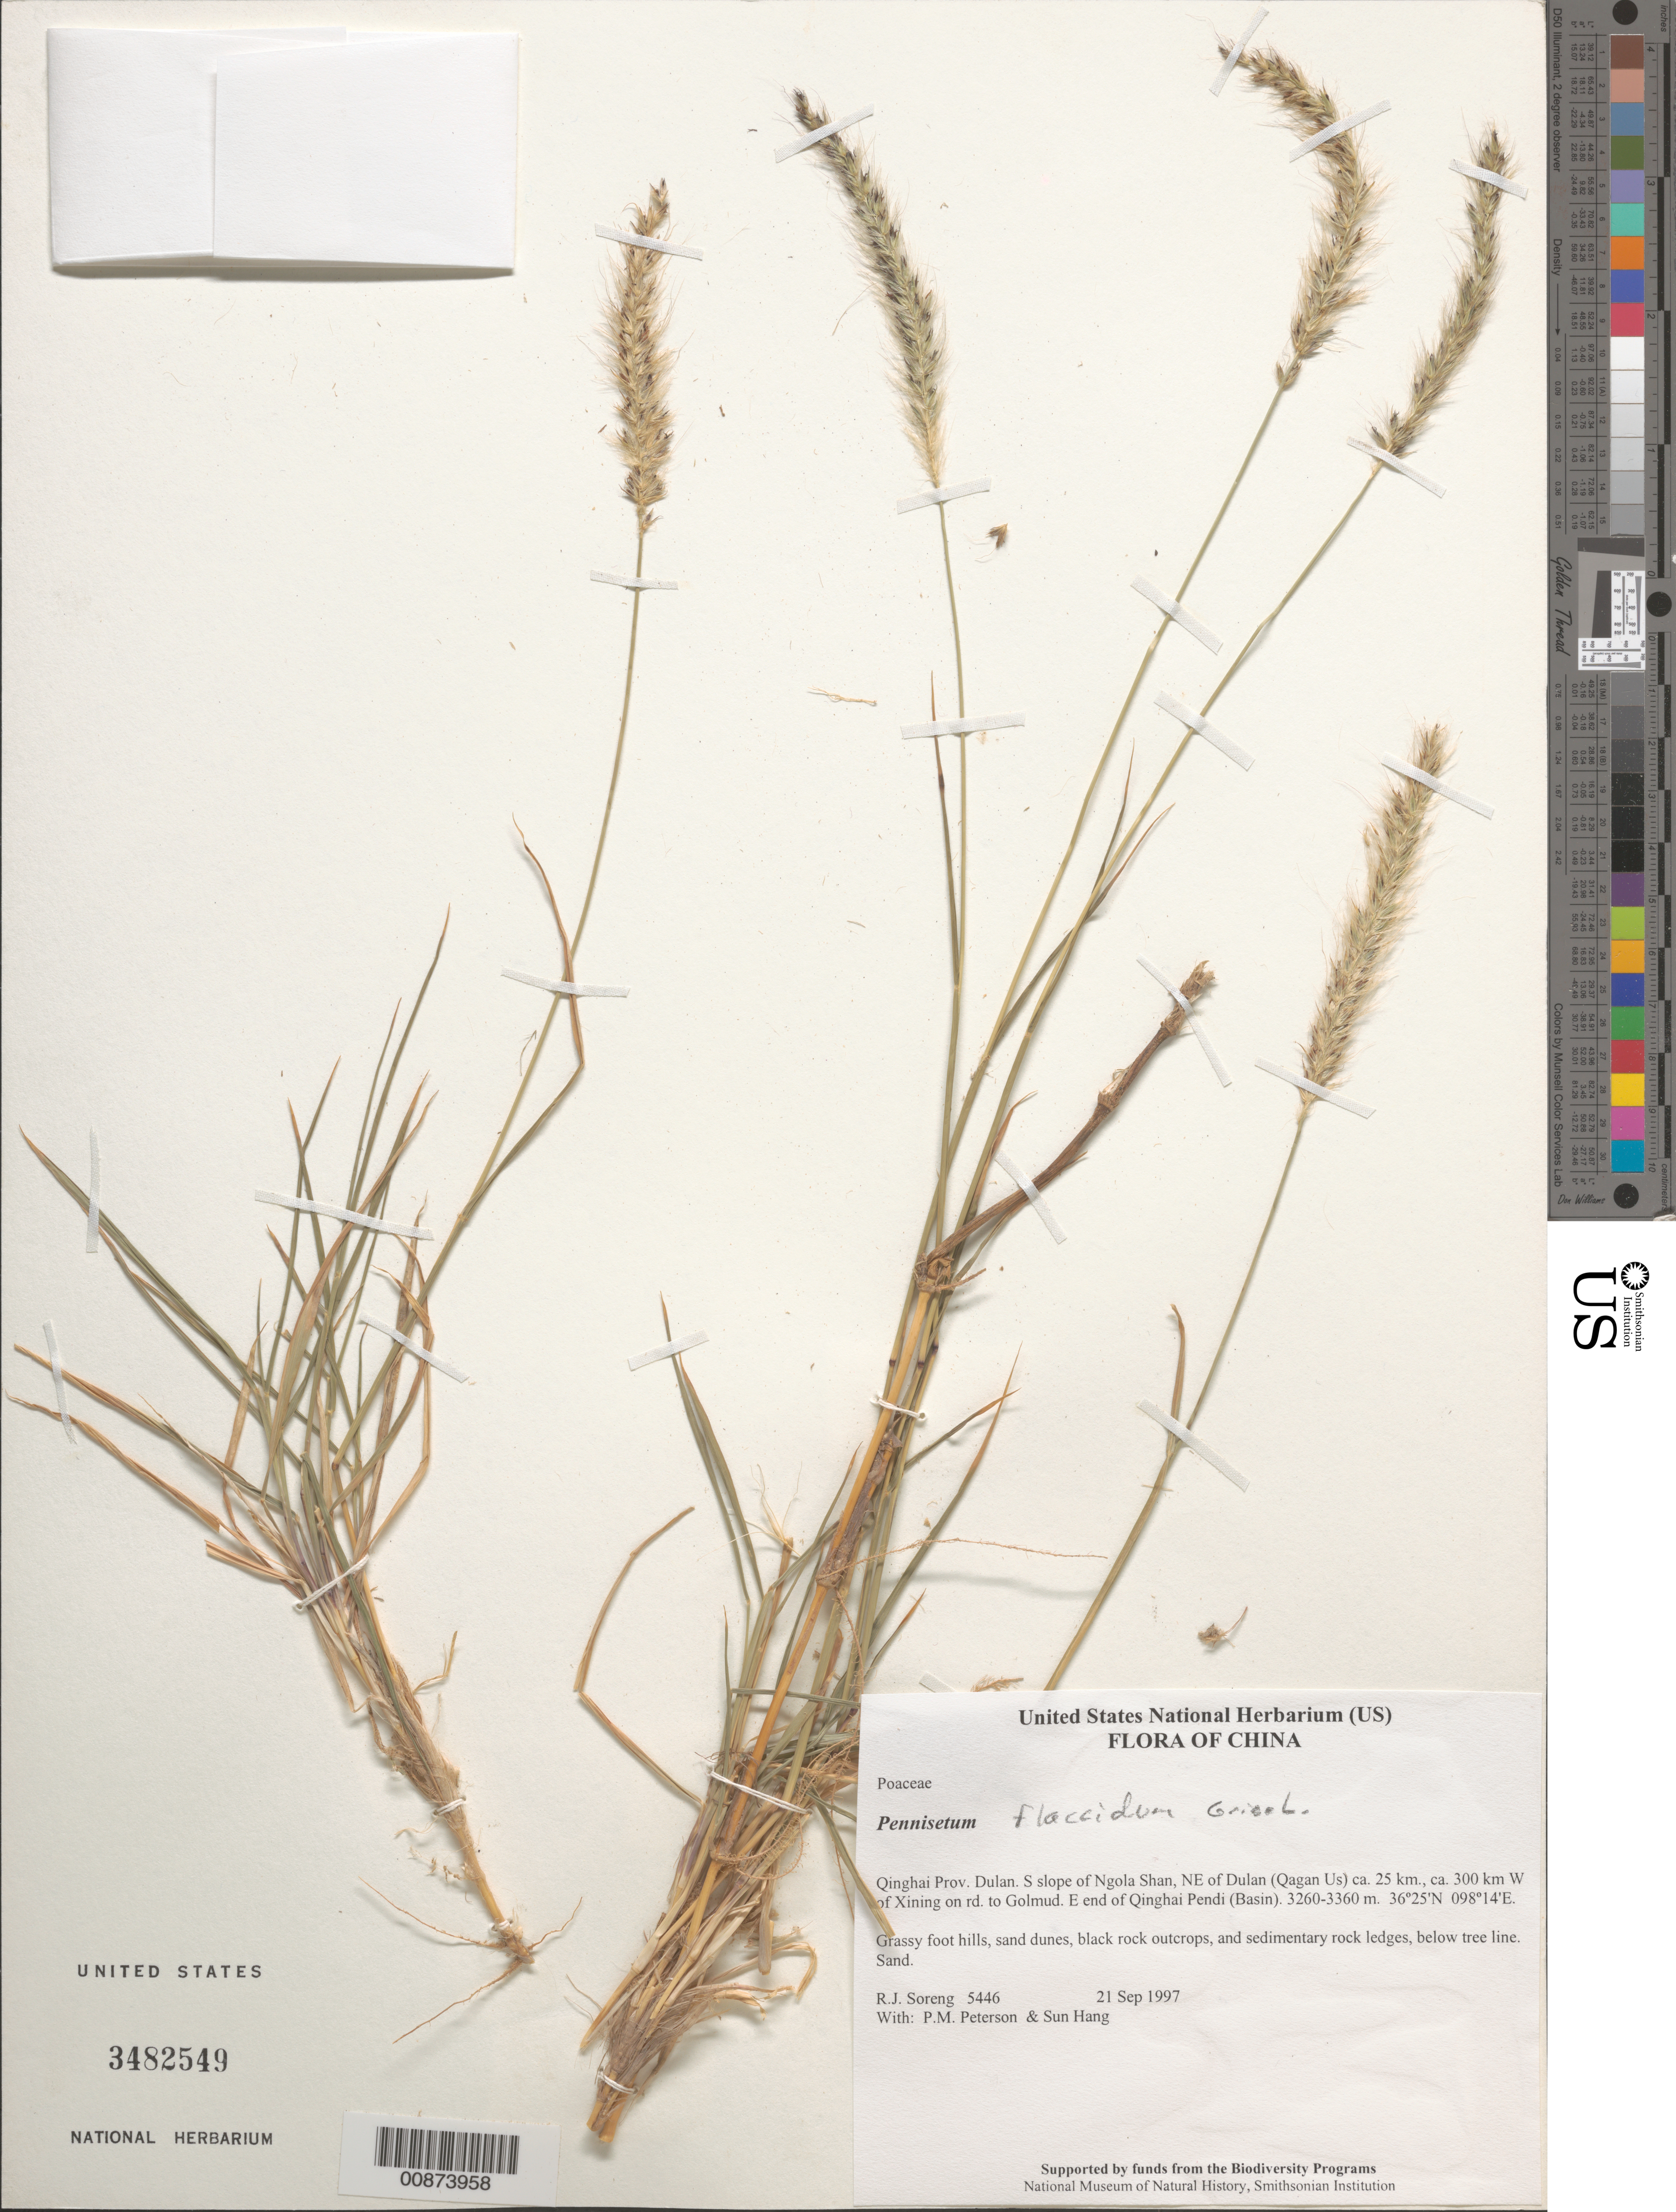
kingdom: Plantae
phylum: Tracheophyta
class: Liliopsida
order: Poales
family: Poaceae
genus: Pennisetum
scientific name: Pennisetum flaccidum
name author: Griseb.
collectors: R. J. Soreng, P. M. Peterson & Sun Hang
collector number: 5446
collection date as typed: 21 Sep 1997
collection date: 1997-09-21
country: China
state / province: Qinghai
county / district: Dulan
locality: S slope of Ngola Shan, NE of Dulan (Qagan Us) ca. 25 km., ca. 300 km W of Xining on rd. to Golmud. E end of Qinghai Pendi (Basin).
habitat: Grassy foot hills, sand dunes, black rock outcrops, and sedimentary rock ledges, below tree line.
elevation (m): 3260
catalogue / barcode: US 3482549